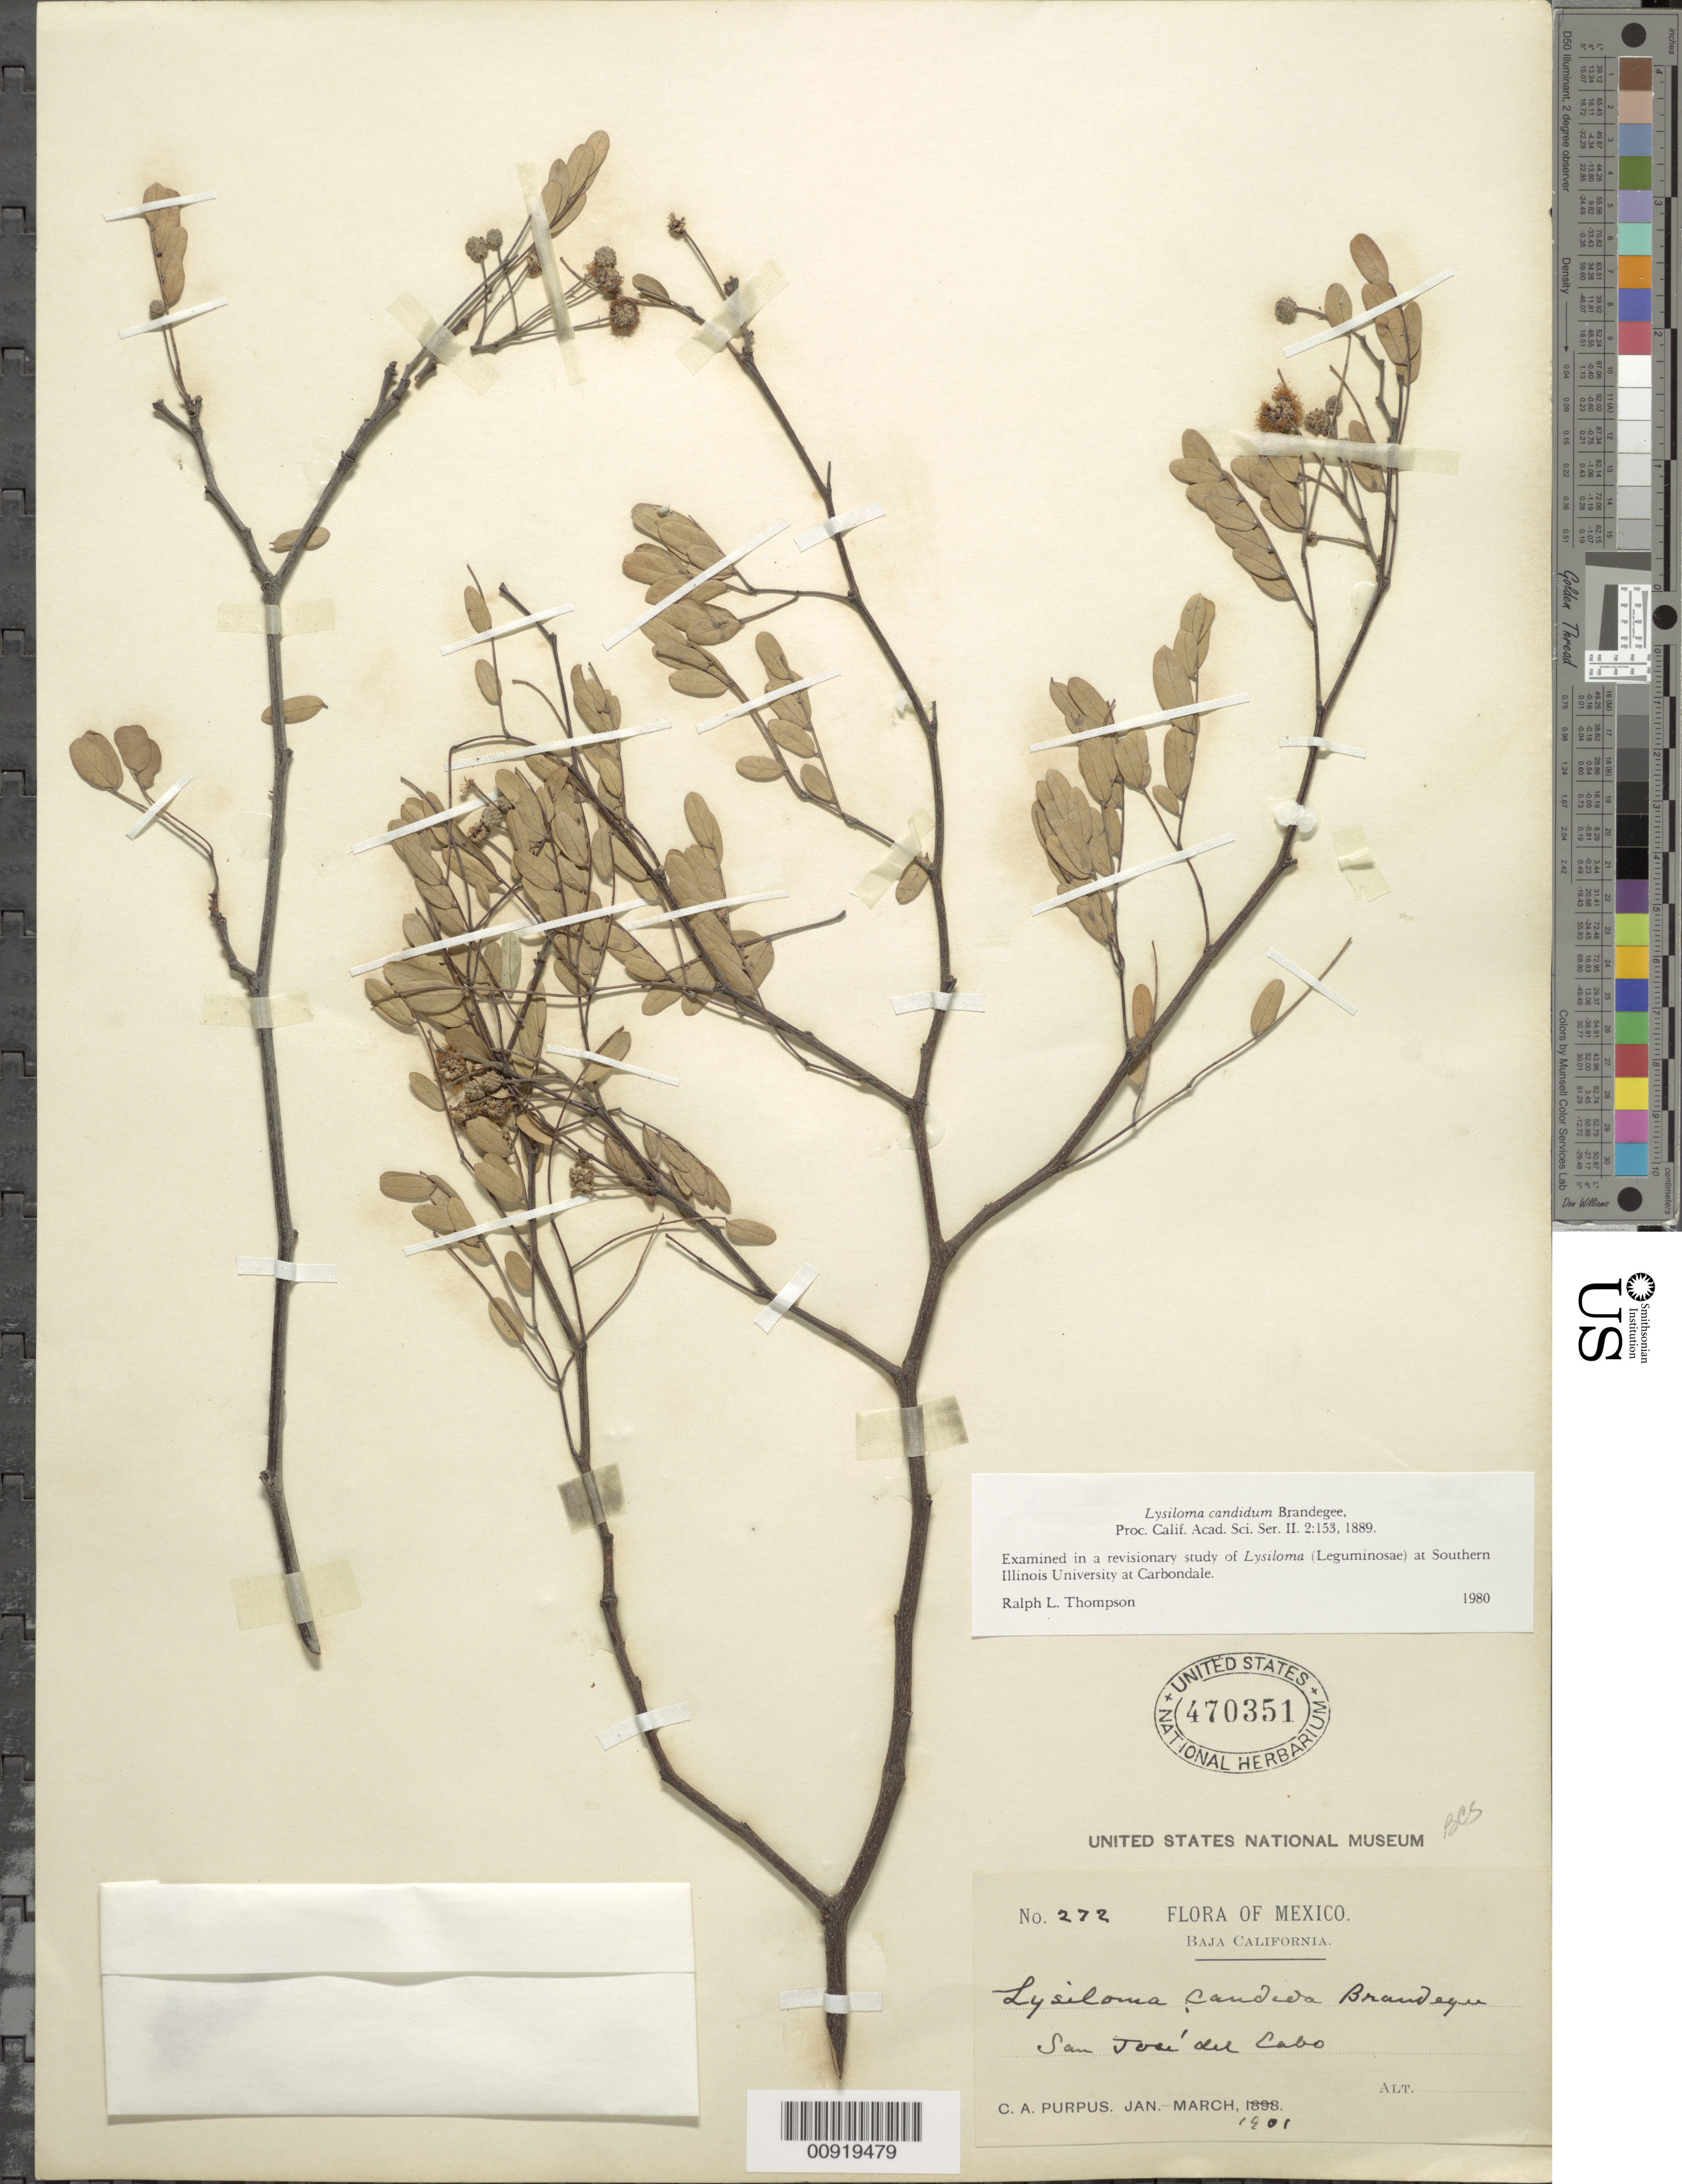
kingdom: Plantae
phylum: Tracheophyta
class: Magnoliopsida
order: Fabales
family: Fabaceae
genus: Lysiloma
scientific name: Lysiloma candidum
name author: Brandegee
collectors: C. A. Purpus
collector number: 272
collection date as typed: Jan 1901 to -- Mar 1901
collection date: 1901-01/1901-03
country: Mexico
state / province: Baja California Sur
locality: San José del Cabo, Baja California.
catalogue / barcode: US 470351